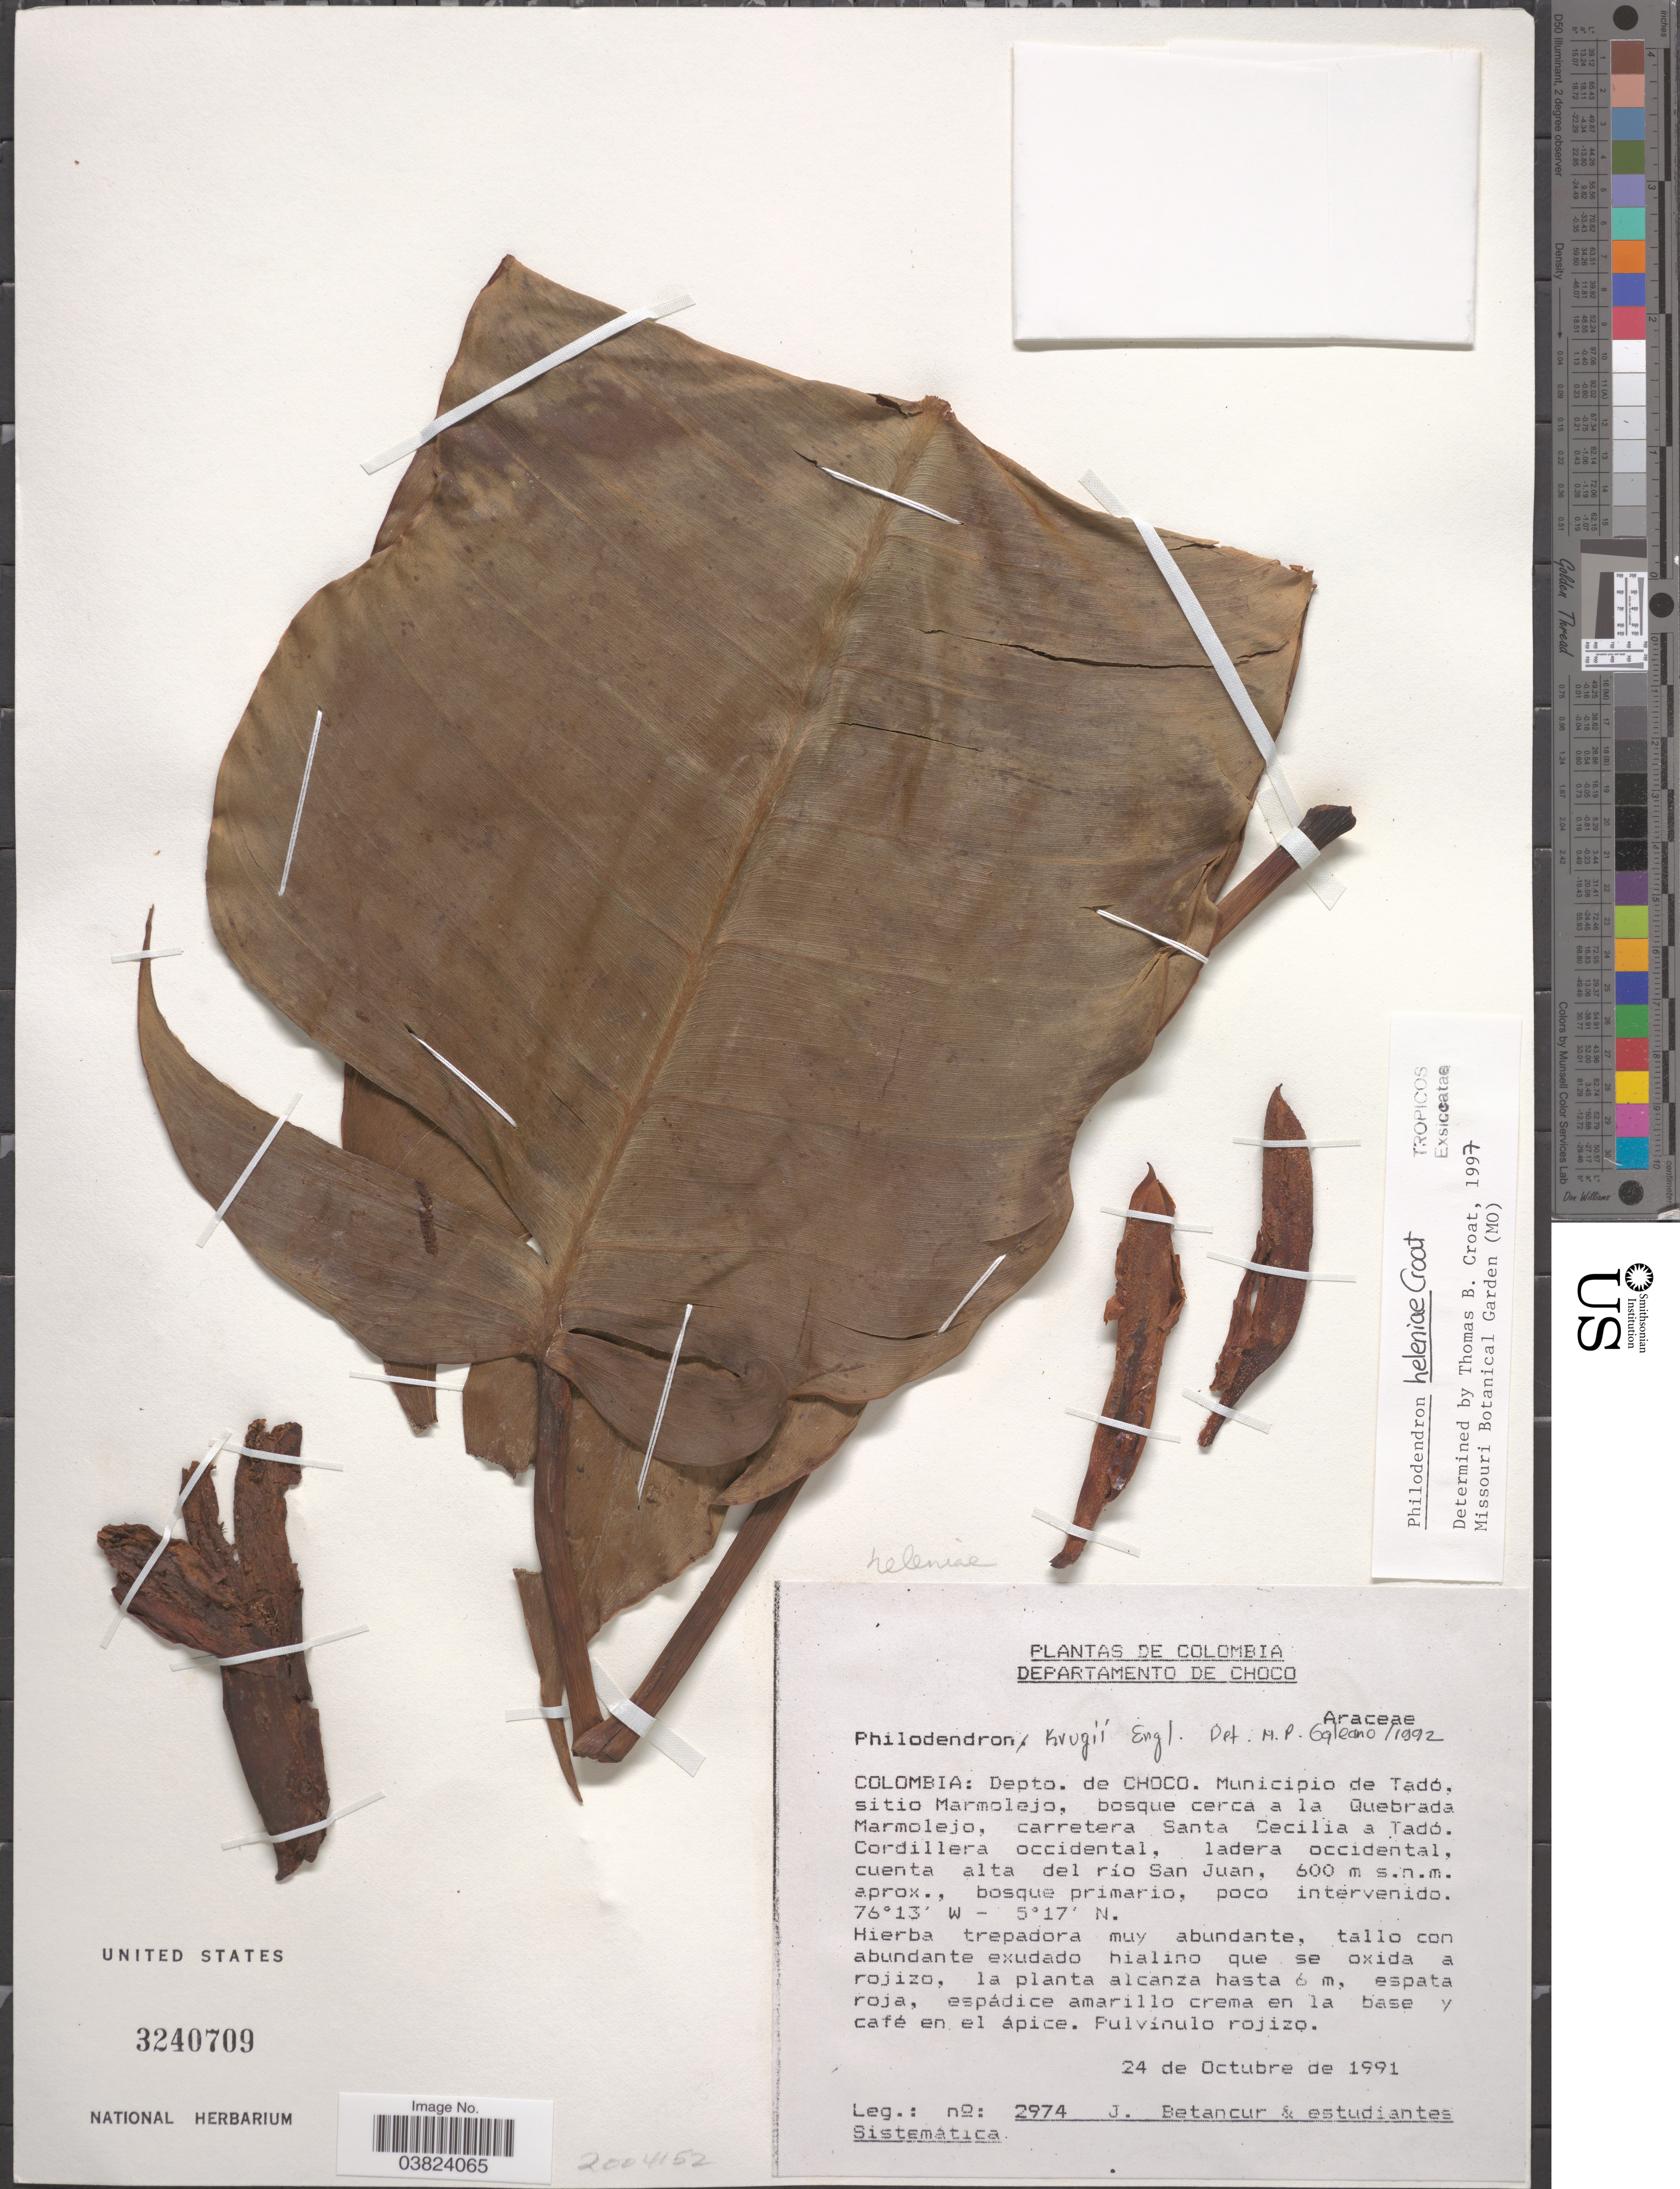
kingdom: Plantae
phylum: Tracheophyta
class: Liliopsida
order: Alismatales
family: Araceae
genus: Philodendron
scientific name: Philodendron heleniae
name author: Croat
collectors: J. Betancur & Estudiantes Sistematica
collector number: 2974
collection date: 1991-10-24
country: Colombia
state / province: Chocó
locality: Depto. de Choco. Municipio de Tadó, sitio Marmolejo, bosque cerca a la Quebrada Marmolejo, carretera Santa cecilia a Tadío. Cordillera occidental, ladera occidental, cuenta alta del río San Juan.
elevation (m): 600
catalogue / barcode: US 3240709